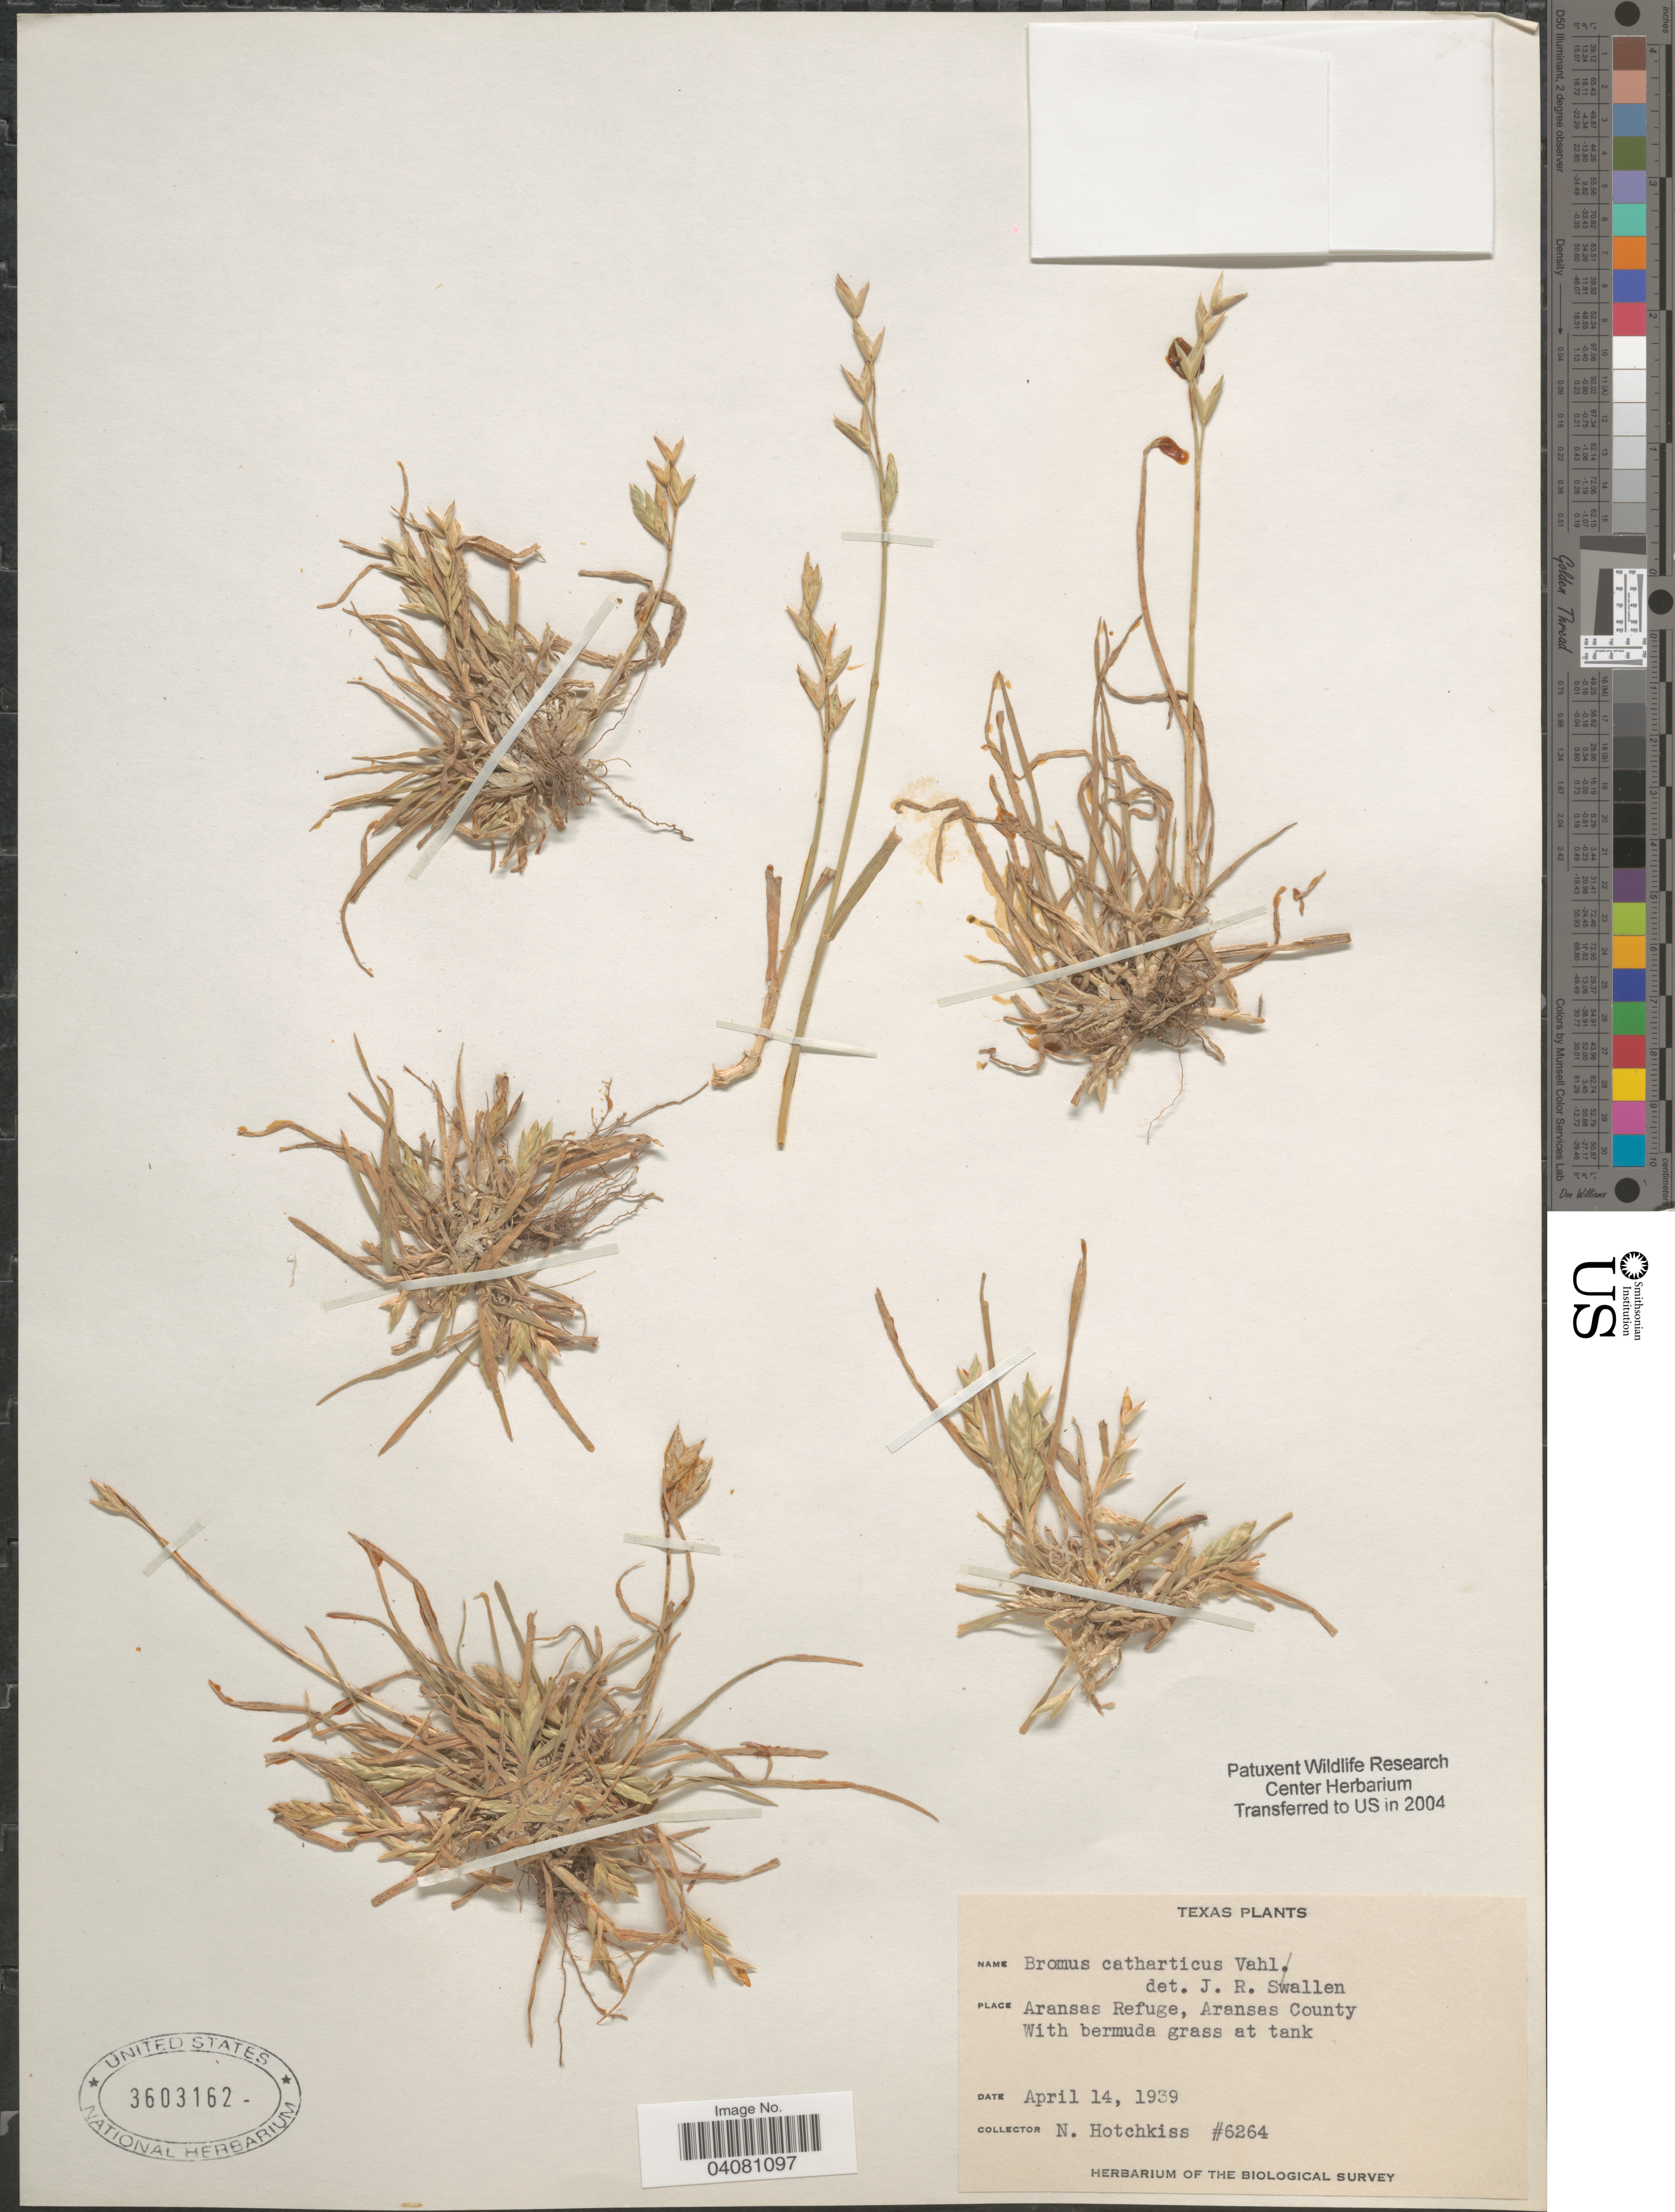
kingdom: Plantae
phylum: Tracheophyta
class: Liliopsida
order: Poales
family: Poaceae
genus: Bromus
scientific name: Bromus catharticus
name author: Vahl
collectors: N. Hotchkiss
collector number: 6264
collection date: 1939-04-14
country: United States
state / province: Texas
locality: Aransas Refuge, Aransan County. Herbarium Of The Biological Survey.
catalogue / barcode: US 3603162